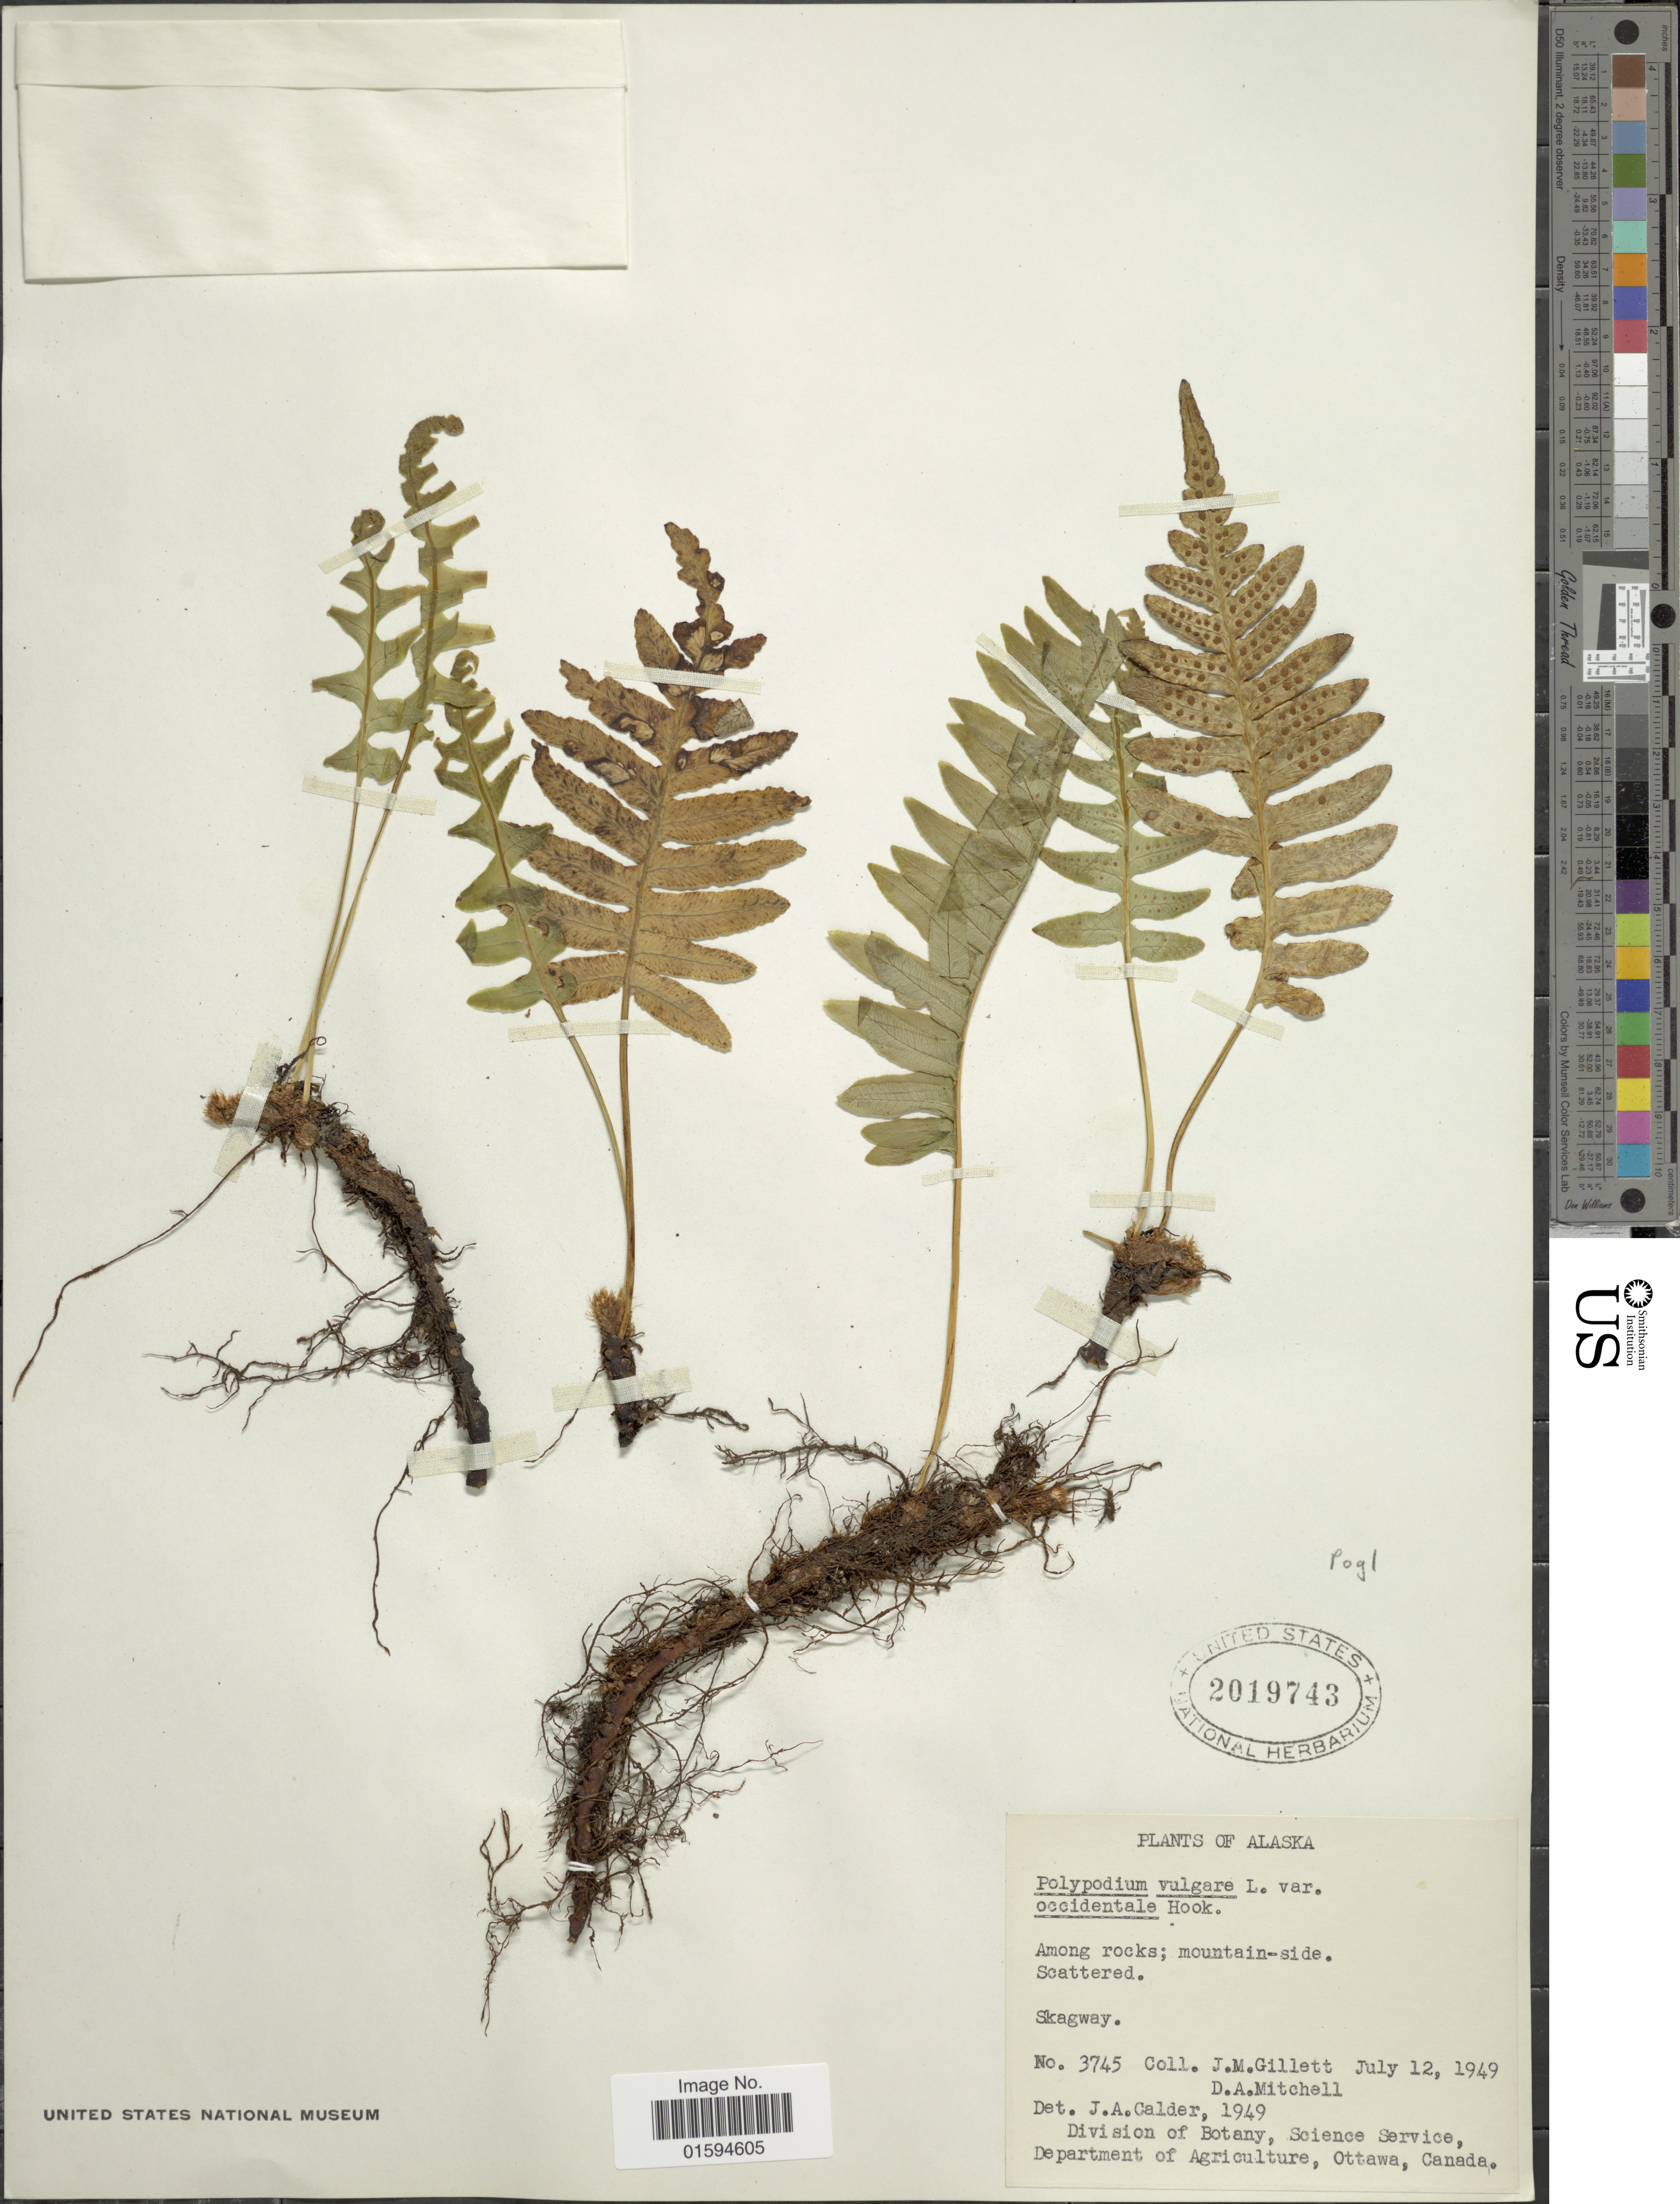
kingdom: Plantae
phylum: Tracheophyta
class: Polypodiopsida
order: Polypodiales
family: Polypodiaceae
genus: Polypodium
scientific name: Polypodium glycyrrhiza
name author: D.C. Eaton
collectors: J. M. Gillett & D. Mitchell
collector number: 3745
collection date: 1949-07-12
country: United States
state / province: Alaska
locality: Among rocks; mountain-side, Skagway.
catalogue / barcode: US 2019743